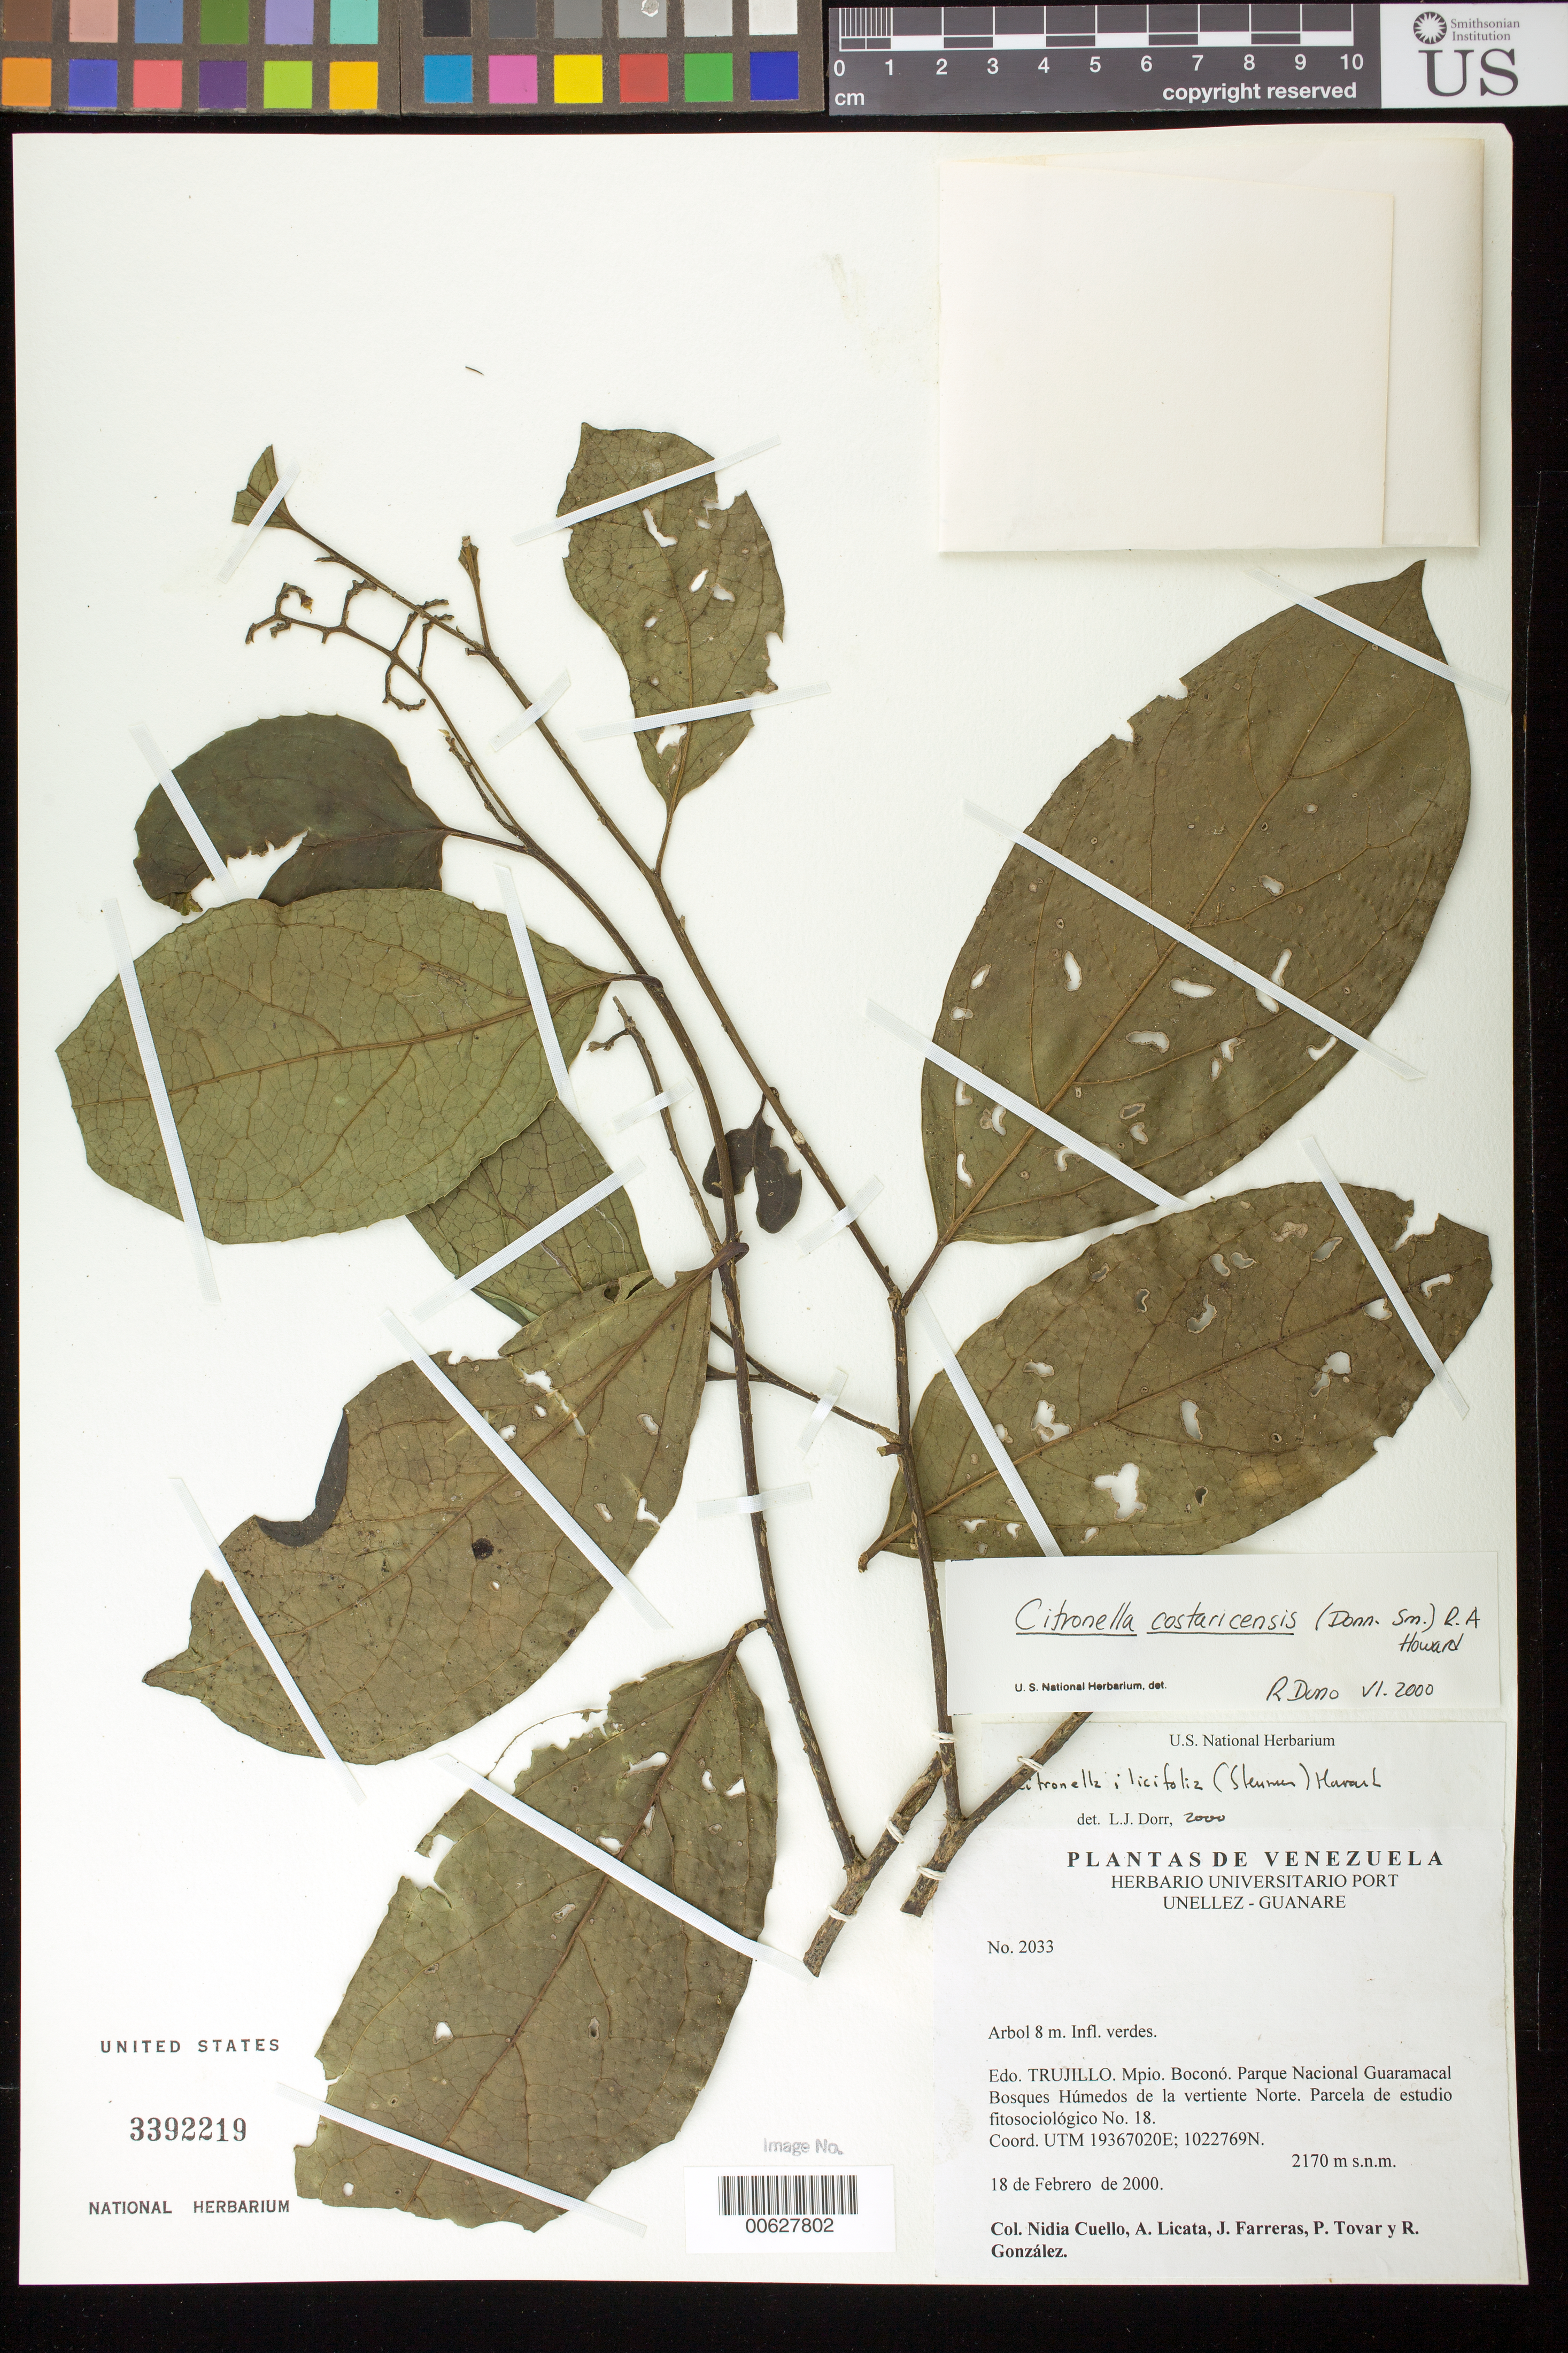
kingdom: Plantae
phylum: Tracheophyta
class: Magnoliopsida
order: Cardiopteridales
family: Cardiopteridaceae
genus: Citronella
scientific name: Citronella costaricensis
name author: (Donn. Sm.) R.A. Howard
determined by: Duno de Stefano, R.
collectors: N. L. Cuello, A. Licata, J. Farreras, P. Tovar & R. González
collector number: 2033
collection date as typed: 18 Feb 2000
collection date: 2000-02-18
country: Venezuela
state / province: Trujillo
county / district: Boconó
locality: Parque Nacional Guaramacal, vertiente N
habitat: Bosques húmedos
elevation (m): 2170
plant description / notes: PORT, US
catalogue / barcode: US 3392219